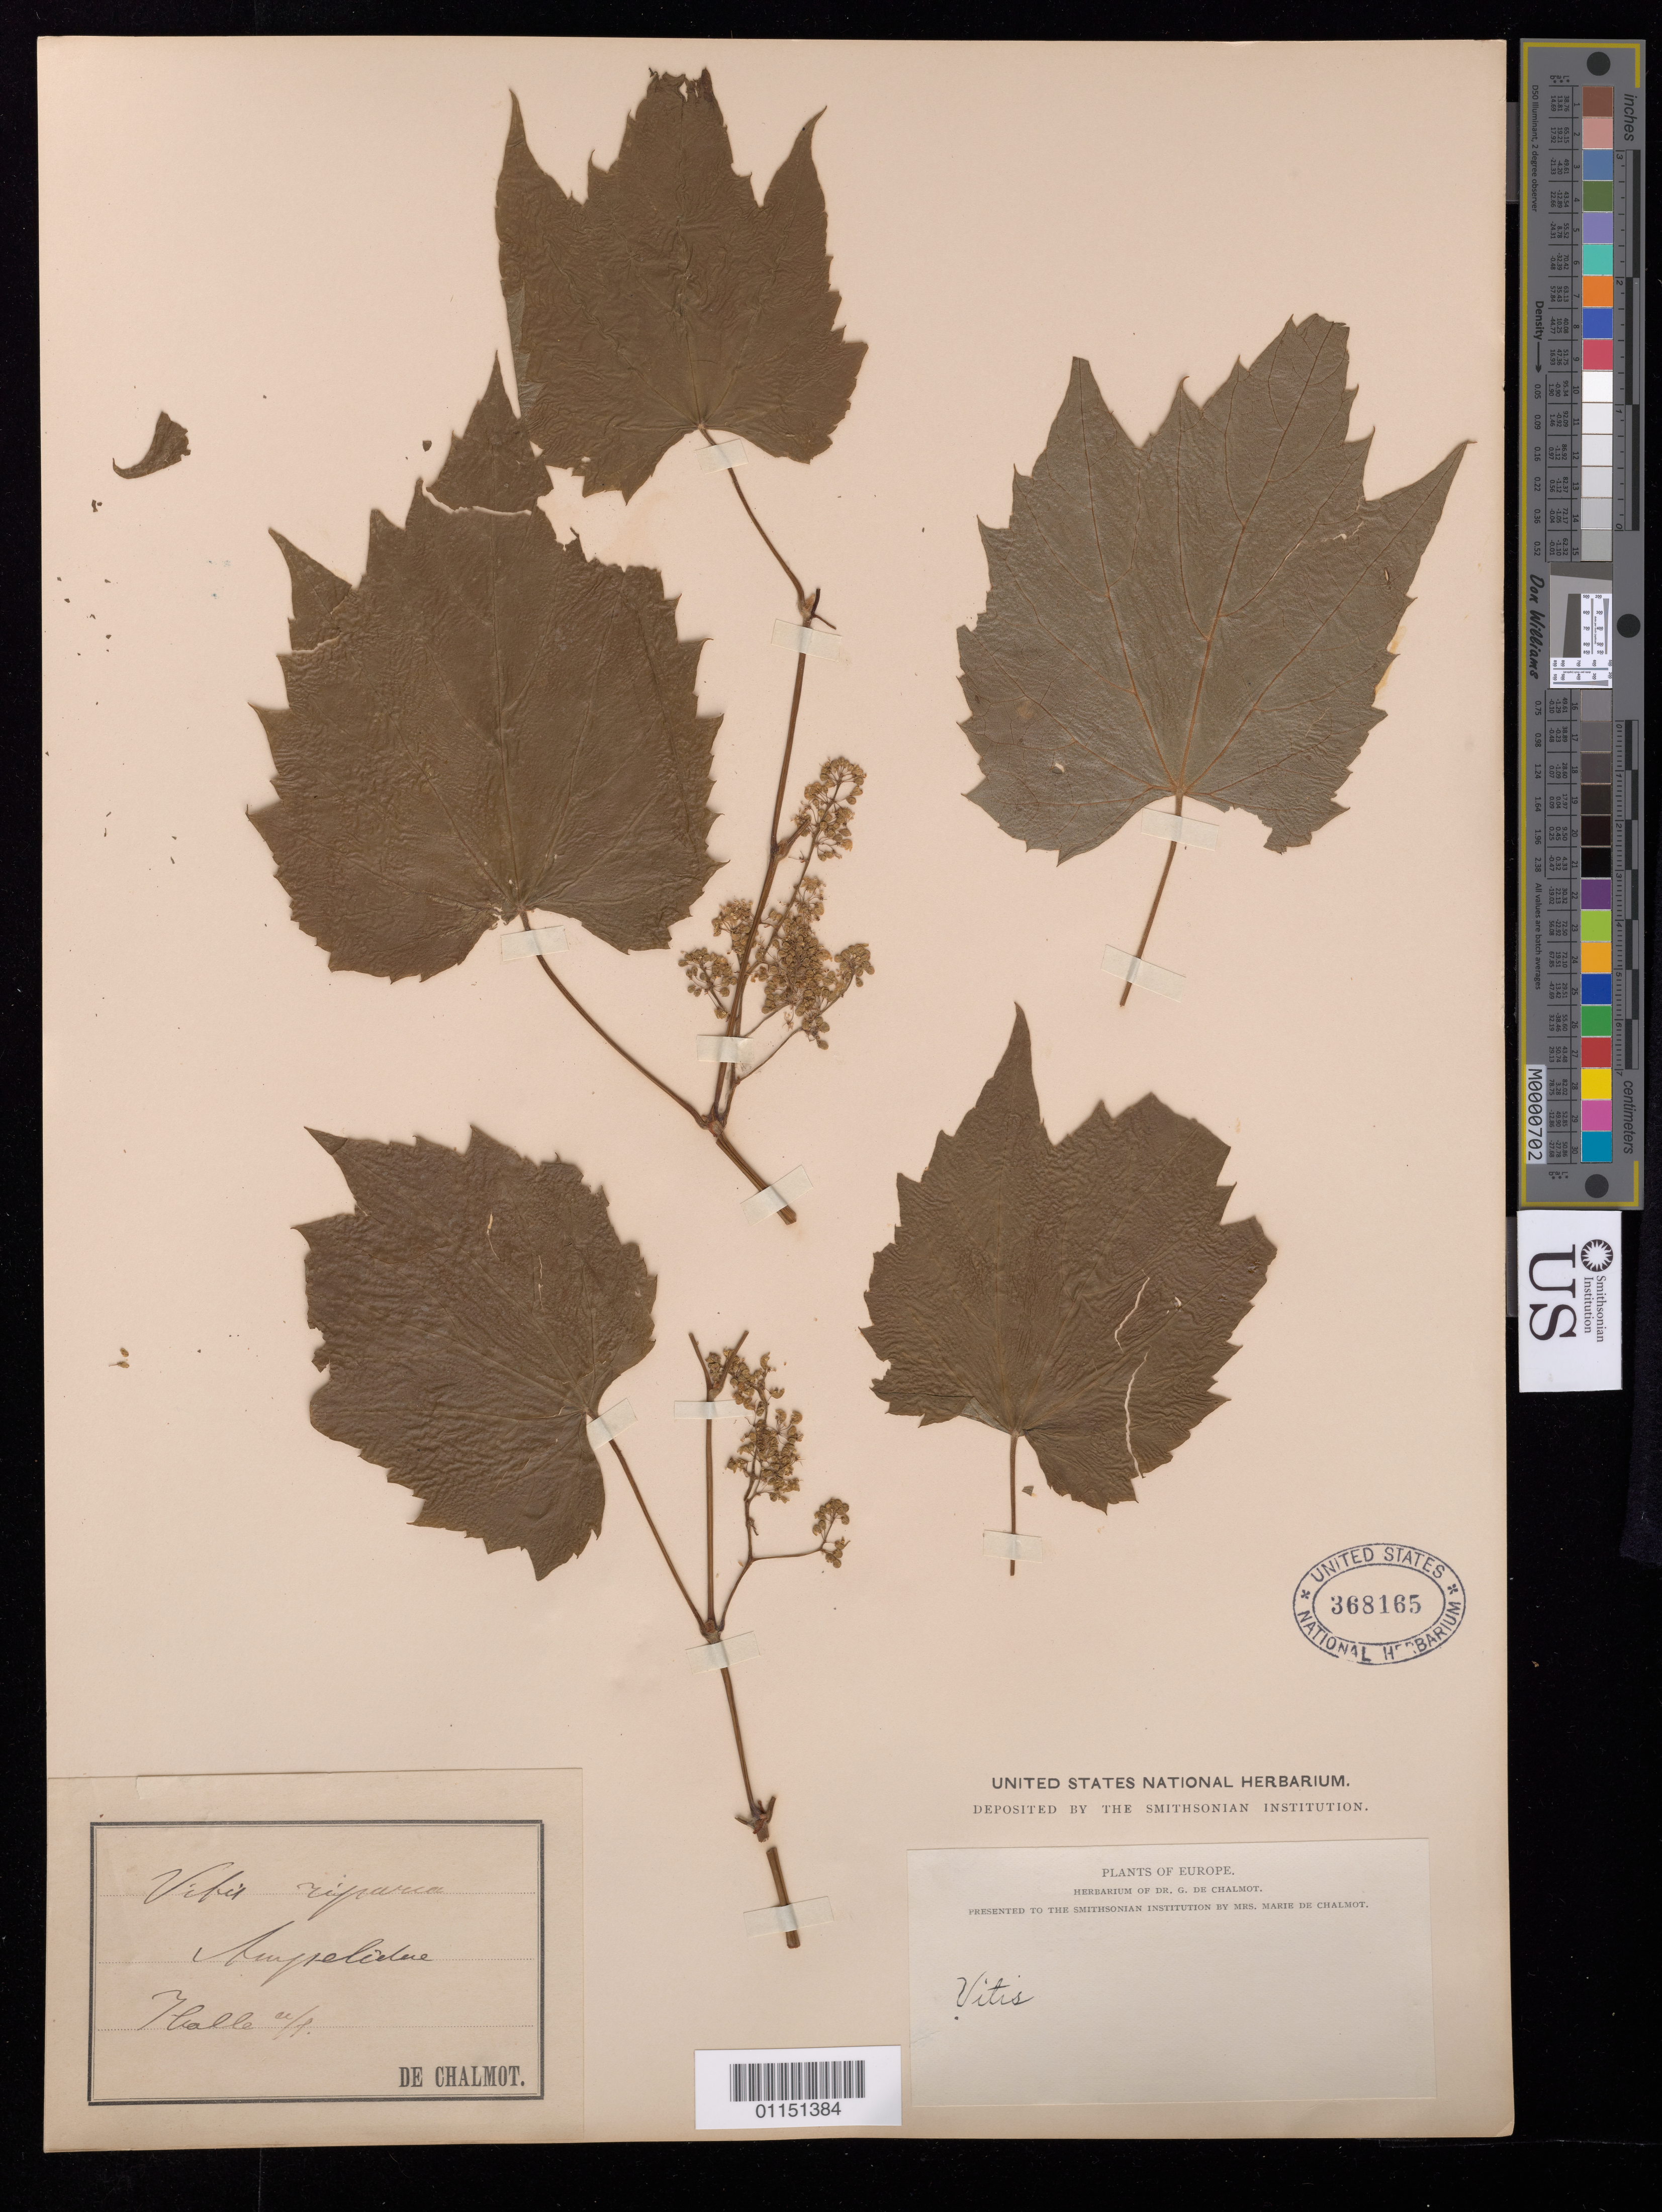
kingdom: Plantae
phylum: Tracheophyta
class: Magnoliopsida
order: Vitales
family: Vitaceae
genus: Vitis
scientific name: Vitis riparia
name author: Michx.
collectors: G. de Chalmot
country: Germany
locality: Halle (Saale).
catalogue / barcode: US 368165